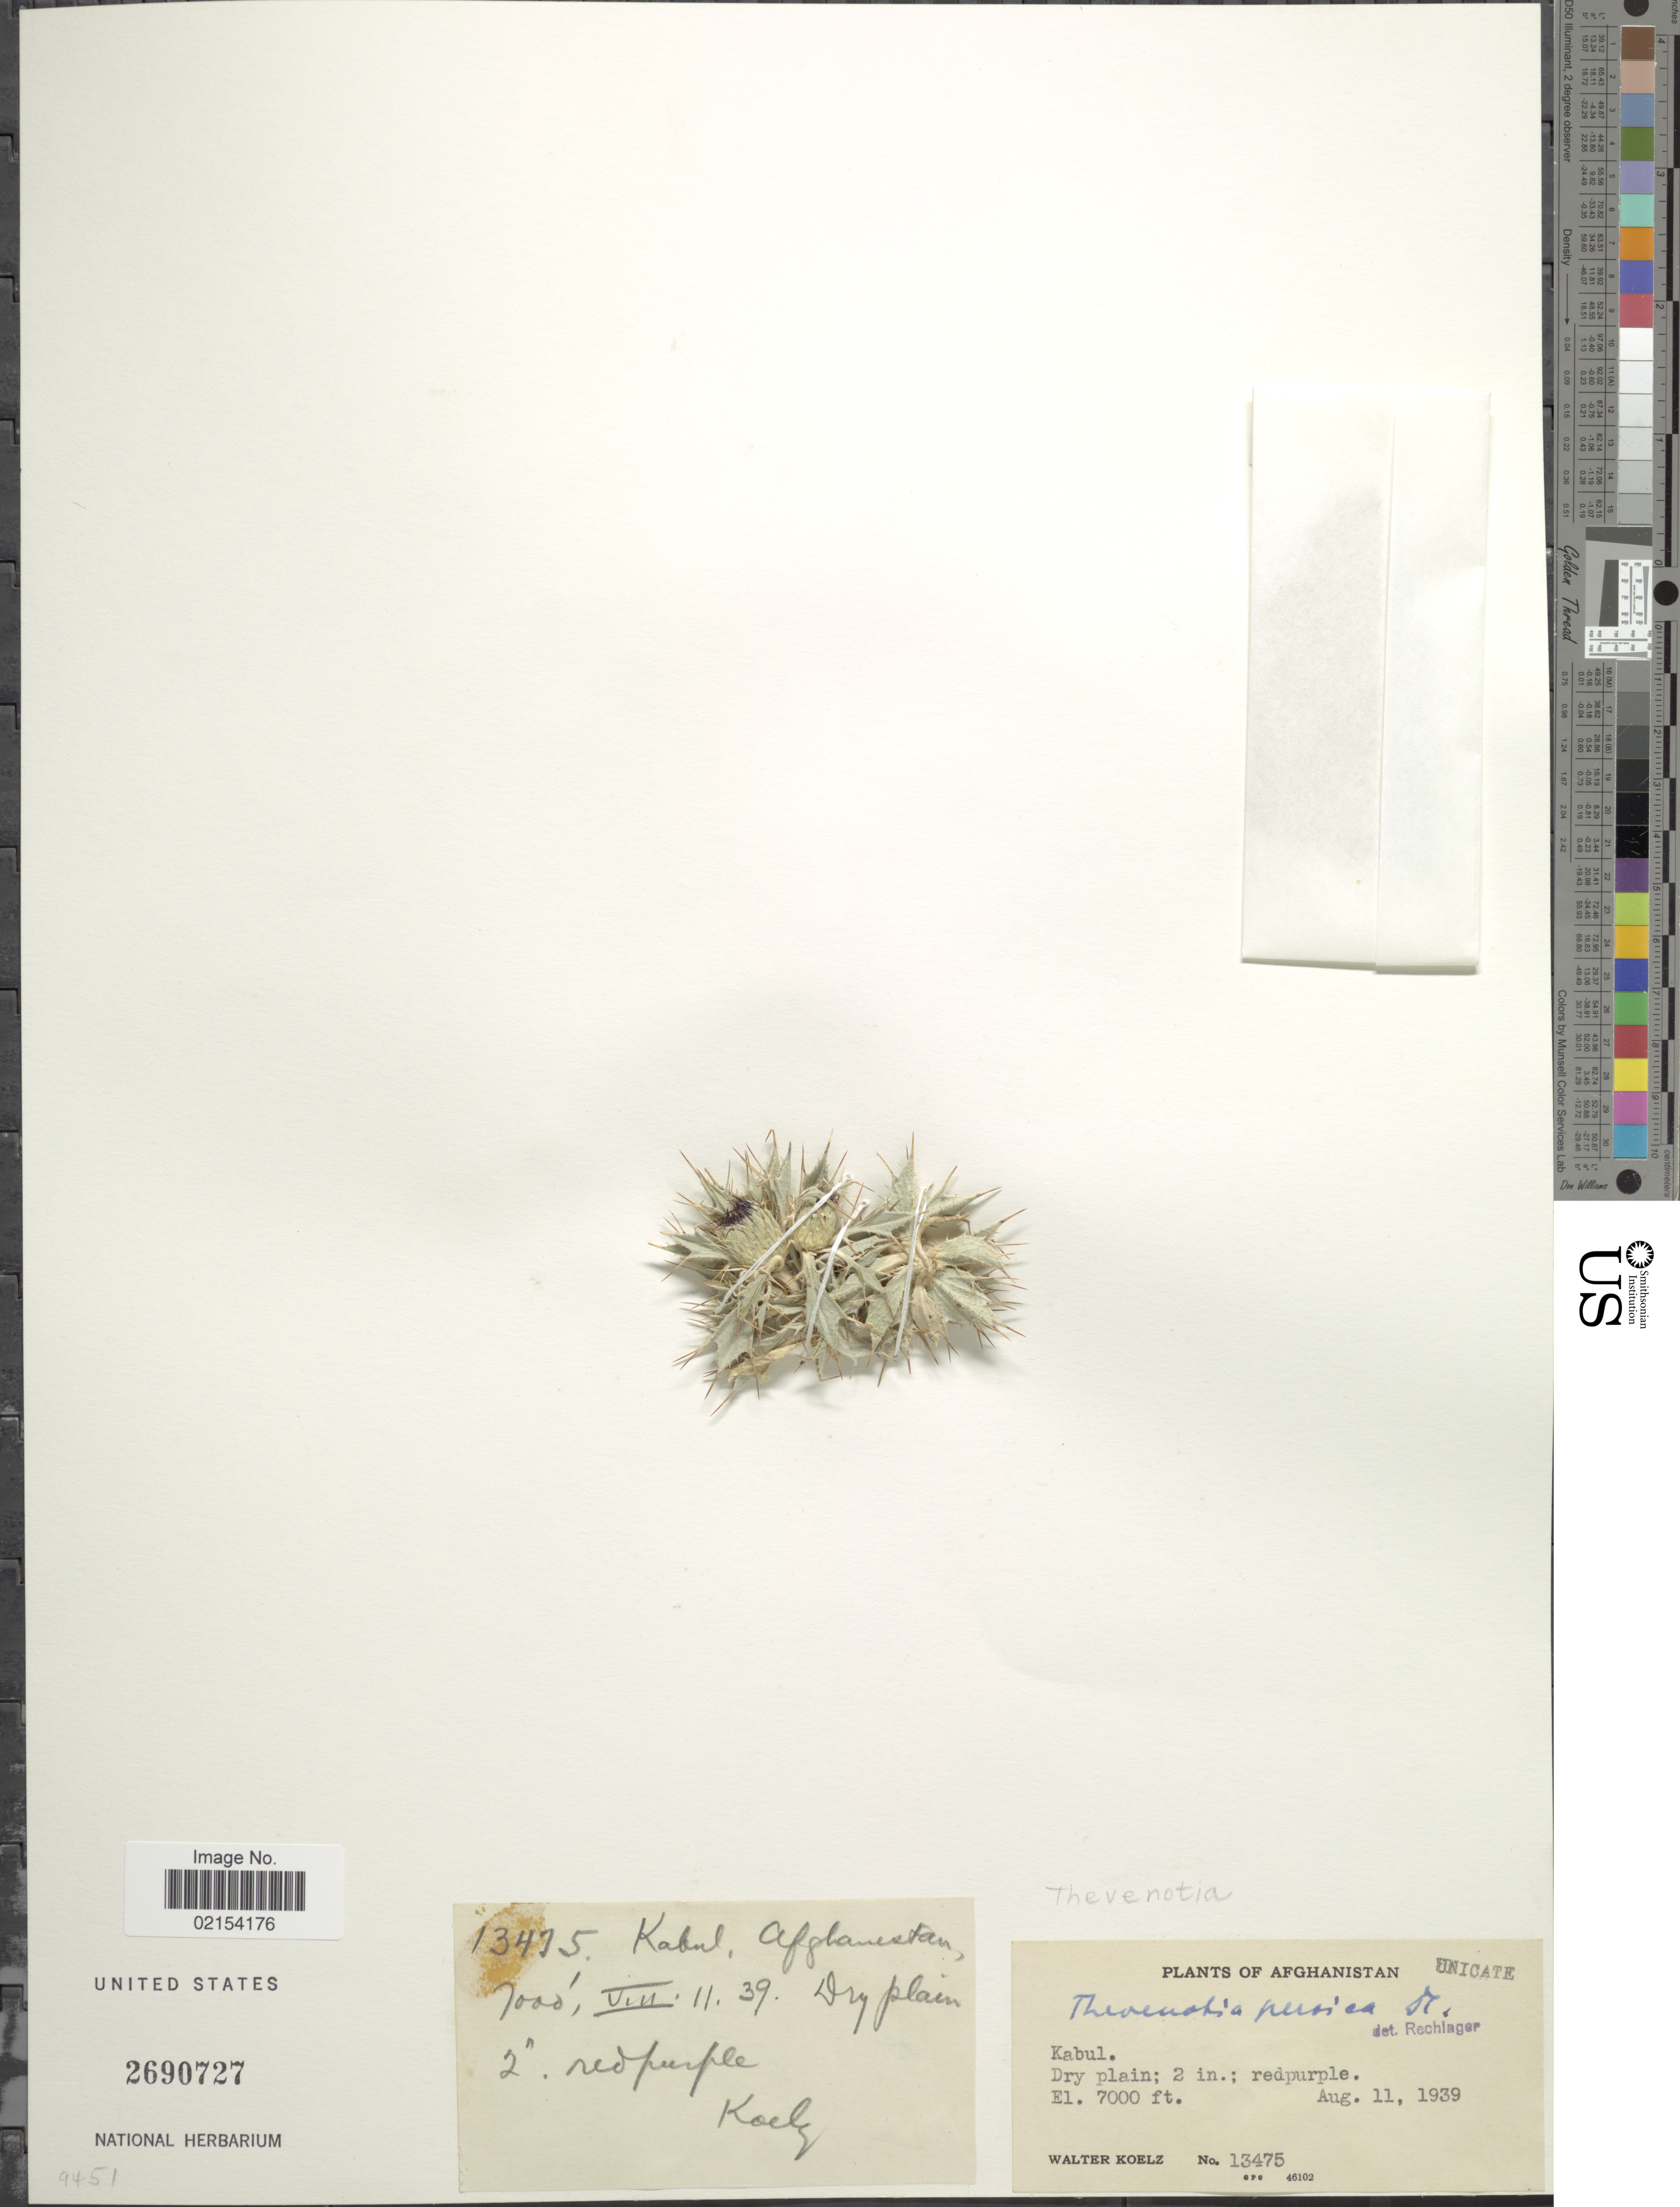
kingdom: Plantae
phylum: Tracheophyta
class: Magnoliopsida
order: Asterales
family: Asteraceae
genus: Thevenotia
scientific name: Thevenotia persica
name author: DC.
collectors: W. N. Koelz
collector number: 13475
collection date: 1939-08-11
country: Afghanistan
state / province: Kabul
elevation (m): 2134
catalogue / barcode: US 2690727